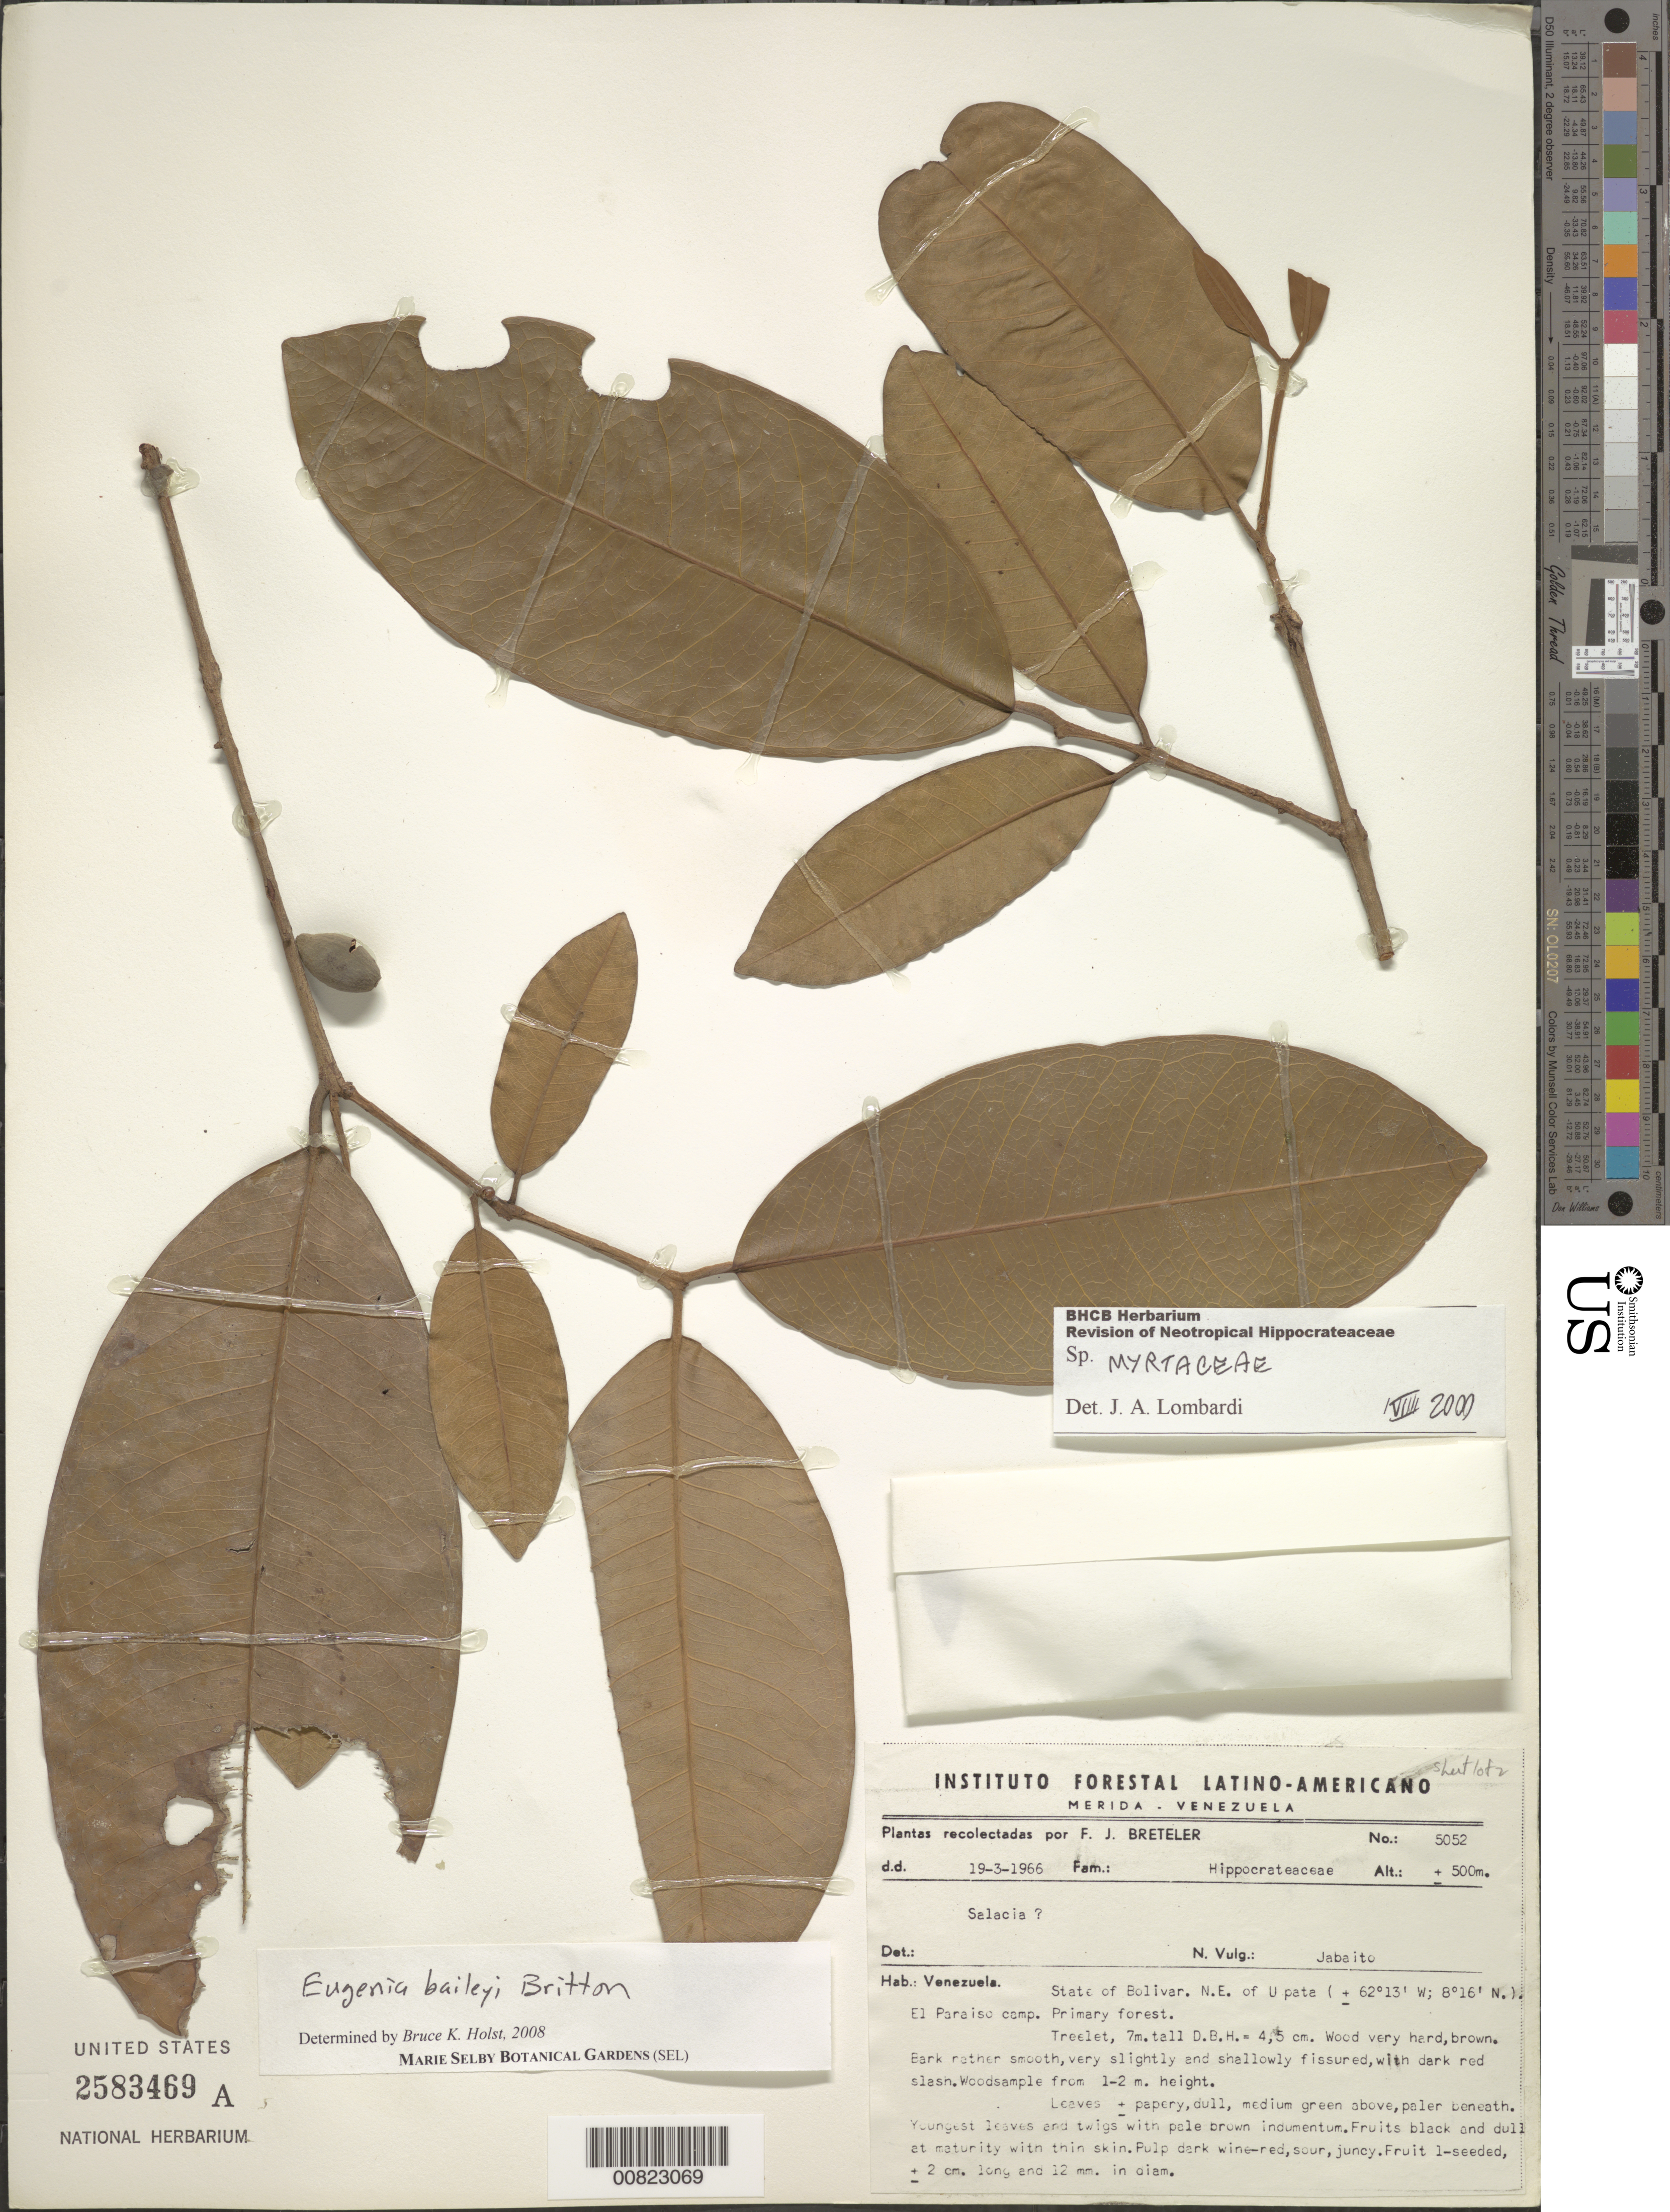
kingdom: Plantae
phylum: Tracheophyta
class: Magnoliopsida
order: Myrtales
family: Myrtaceae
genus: Eugenia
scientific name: Eugenia baileyi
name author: Britton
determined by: Holst, Bruce K.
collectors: F. J. Breteler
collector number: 5052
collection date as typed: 19-Mar-66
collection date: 1966-03-19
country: Venezuela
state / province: Bolívar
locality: Upata, NE of, near El Paraiso camp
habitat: Primary forest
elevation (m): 500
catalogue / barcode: US 2583469A